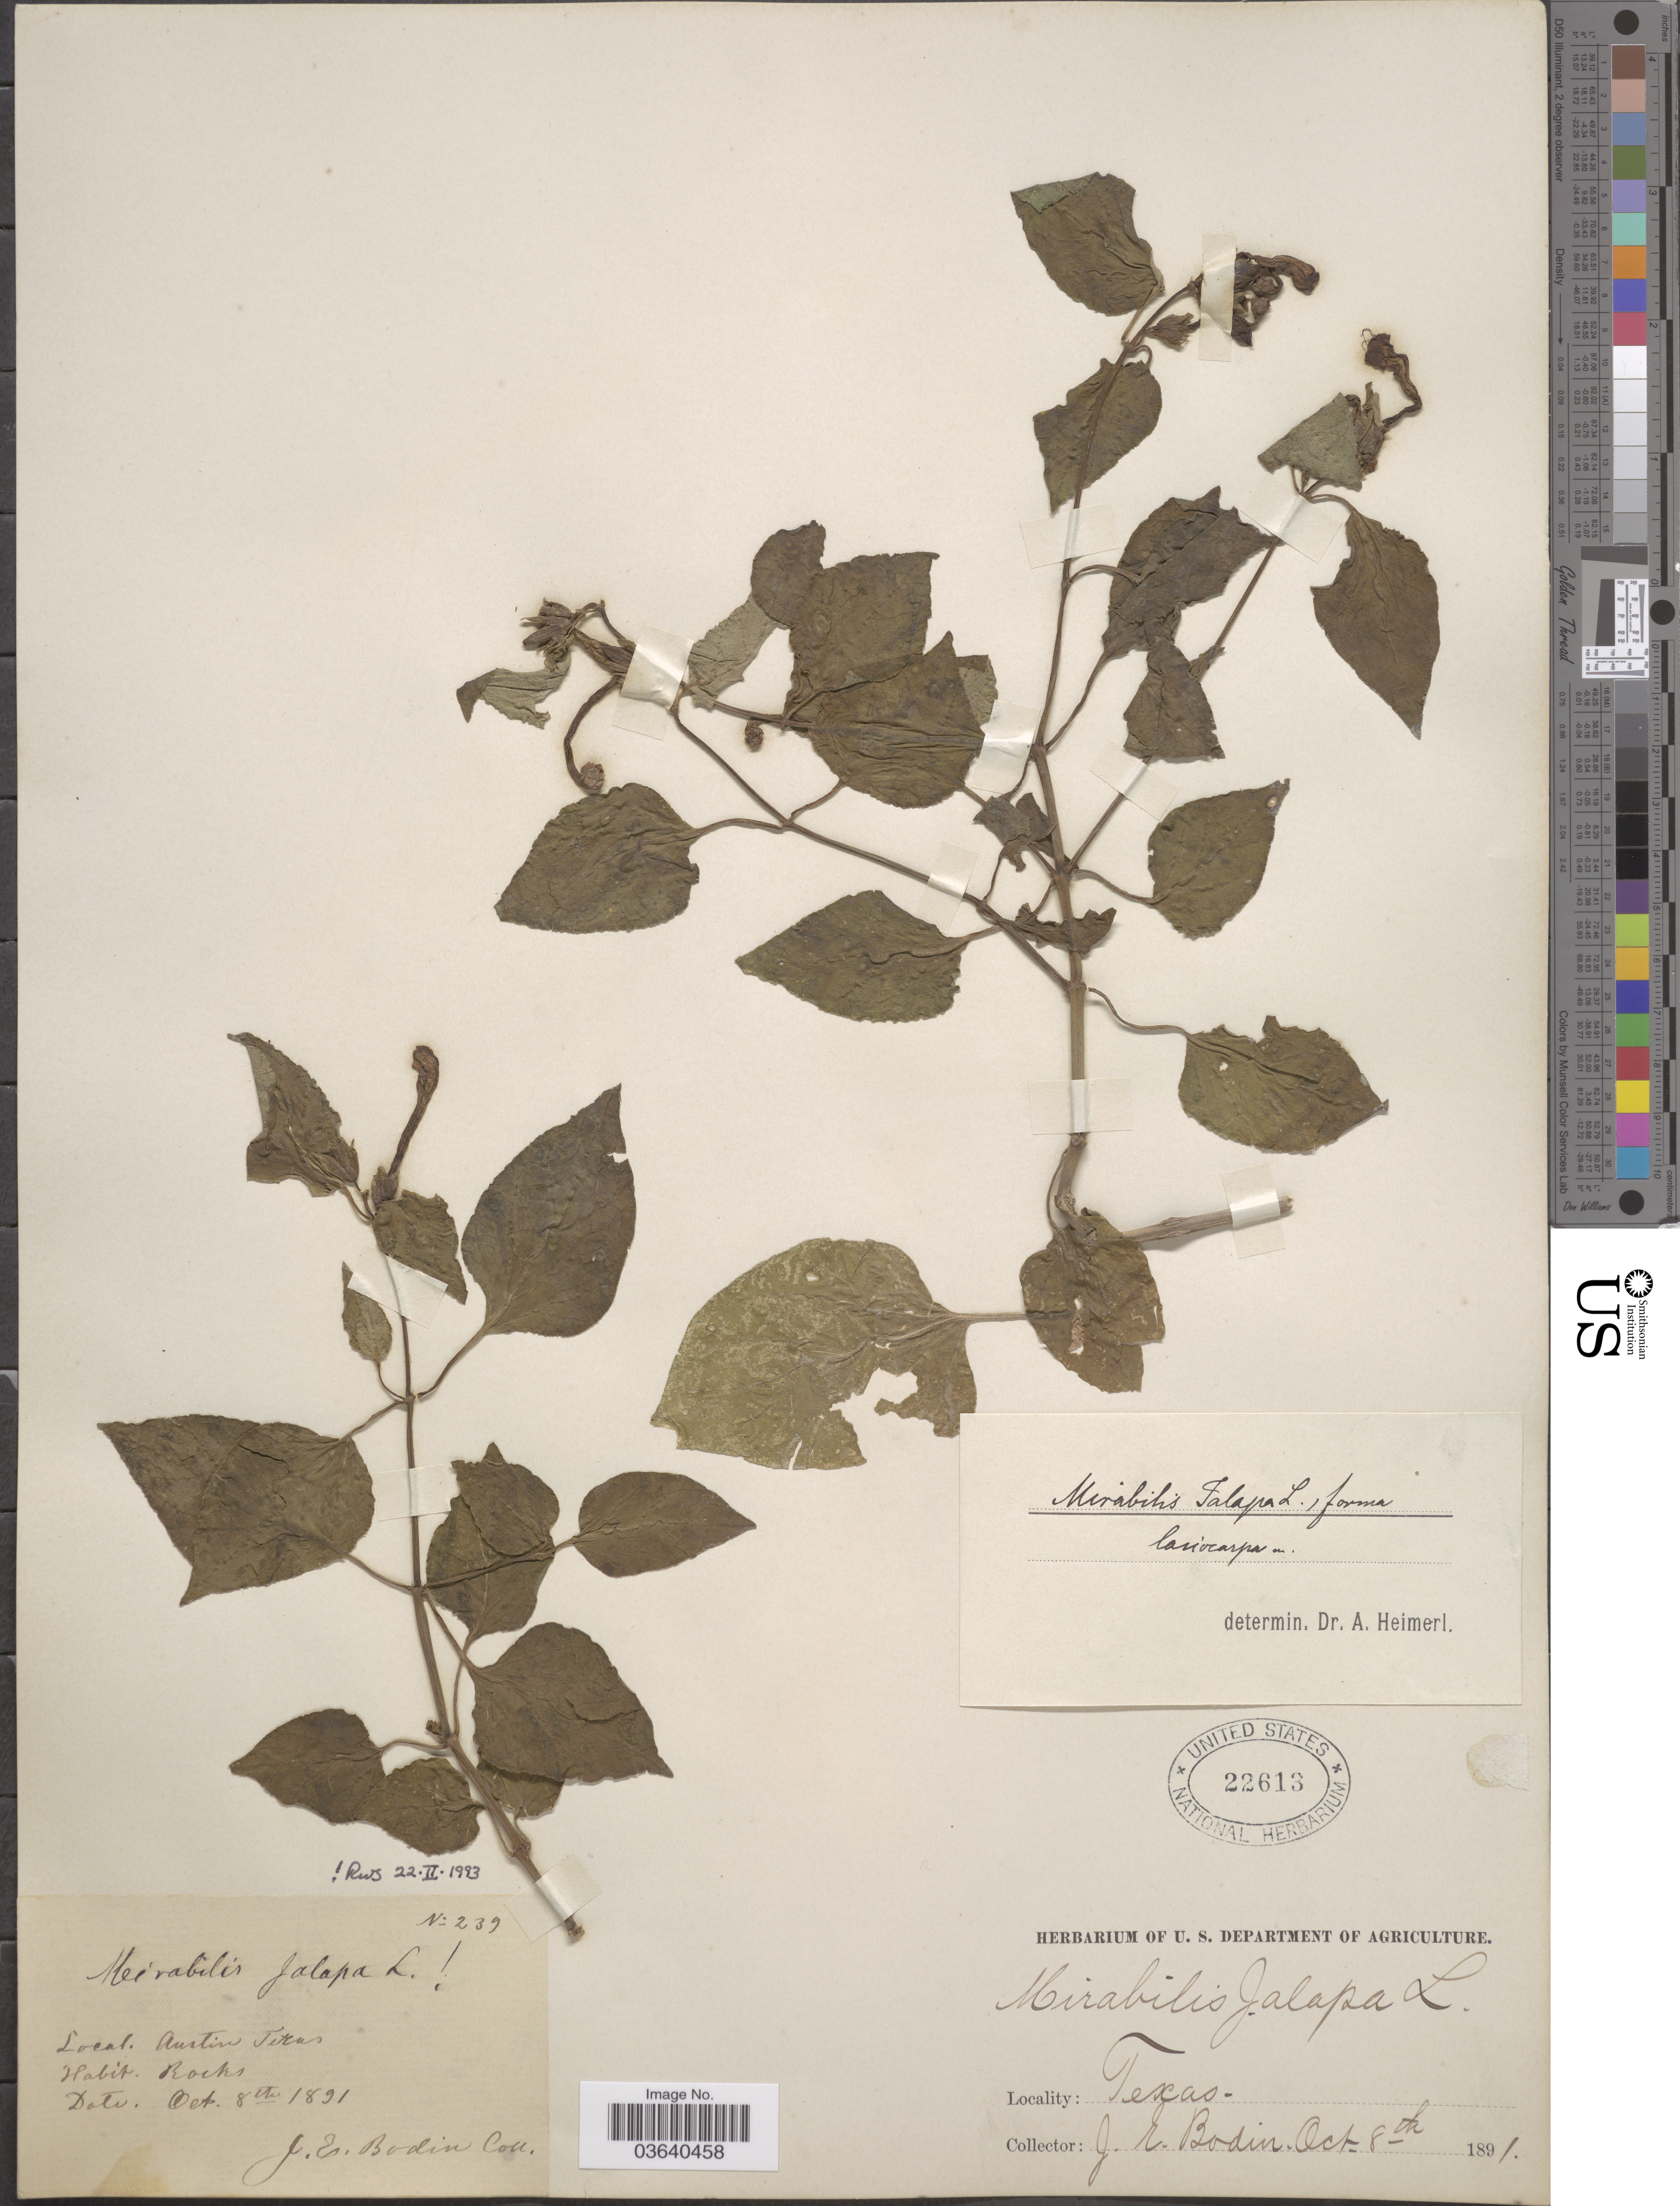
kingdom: Plantae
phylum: Tracheophyta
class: Magnoliopsida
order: Caryophyllales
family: Nyctaginaceae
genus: Mirabilis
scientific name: Mirabilis jalapa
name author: L.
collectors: J. E. Bodin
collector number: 239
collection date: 1891-10-08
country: United States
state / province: Texas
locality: Austin.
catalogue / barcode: US 22613